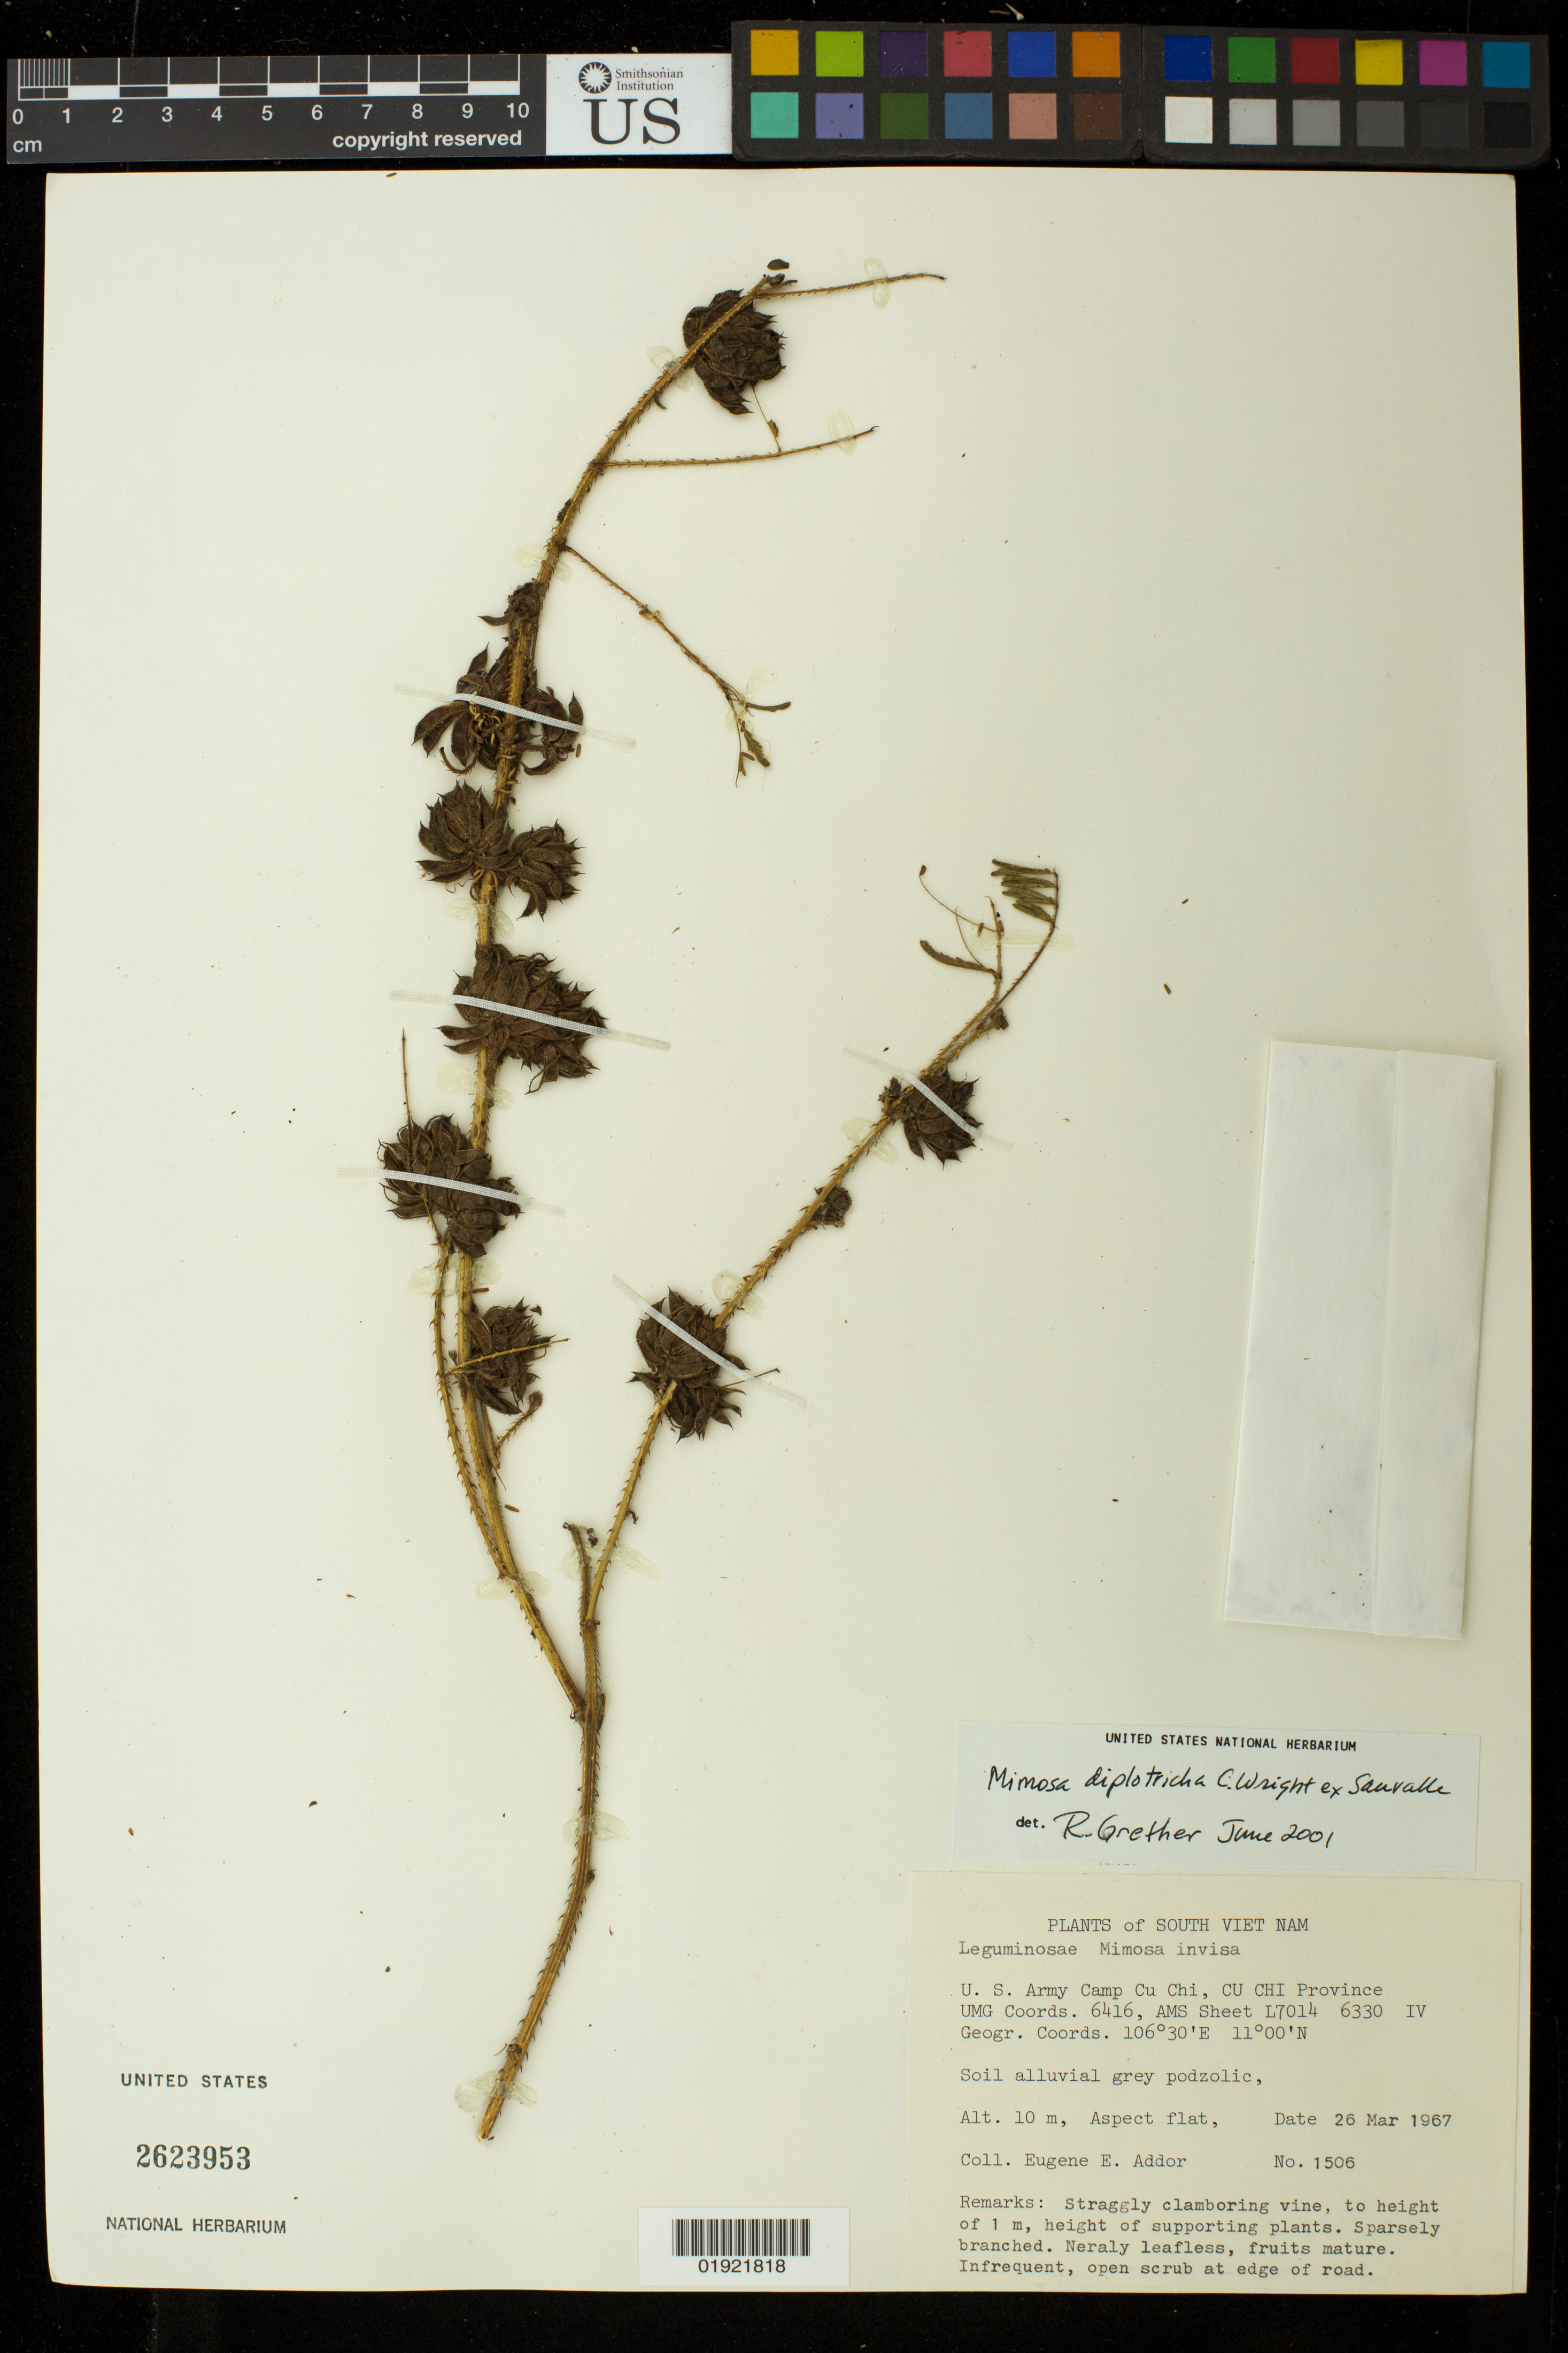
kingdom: Plantae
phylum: Tracheophyta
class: Magnoliopsida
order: Fabales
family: Fabaceae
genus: Mimosa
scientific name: Mimosa diplotricha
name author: C. Wright in Sauvalle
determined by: Grether, R.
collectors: E. E. Addor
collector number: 1506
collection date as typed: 26 Mar 1967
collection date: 1967-03-26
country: Vietnam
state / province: Ho Chi Minh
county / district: Cu Chi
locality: U.S. Army Camp Cu Chi, Cu Chi Province UMG Coords. 6416, AMS Sheet L7014 6330 IV Geogr.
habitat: soil alluvial grey podzolic, infrequent, open scrub at edge of road.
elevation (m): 10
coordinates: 11 00 0 N, 106 30 0 E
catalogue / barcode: US 2623953